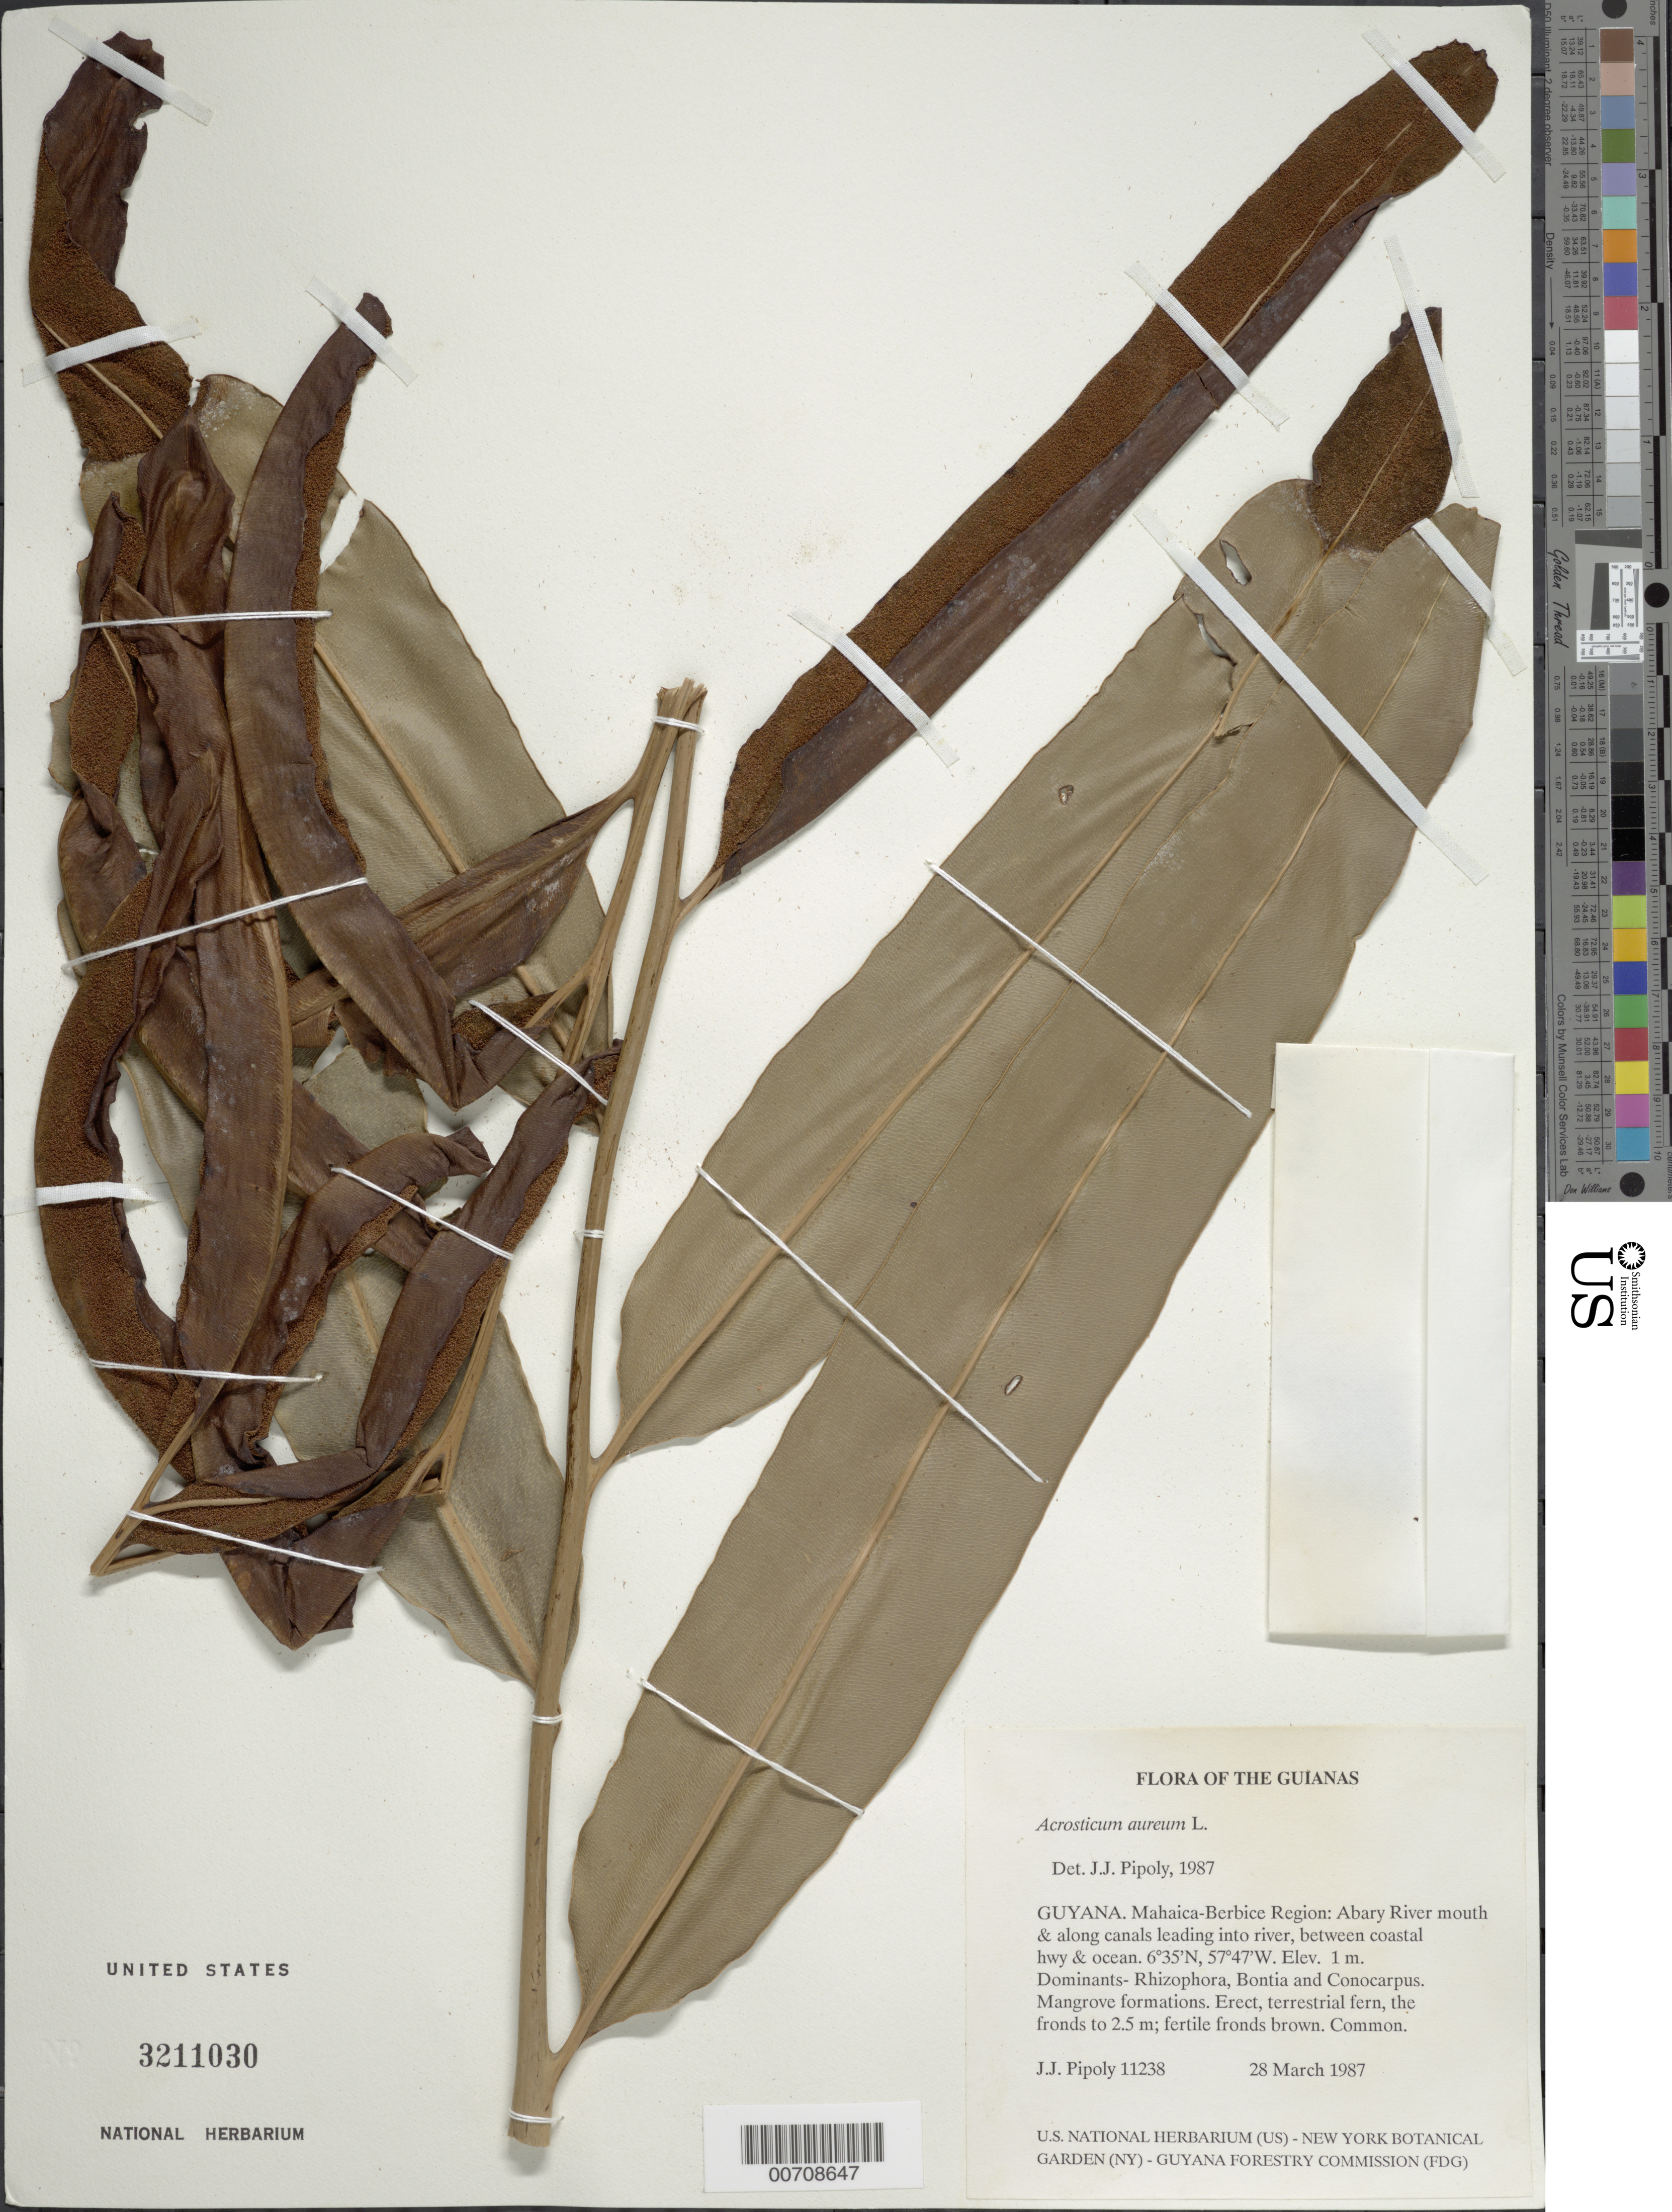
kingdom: Plantae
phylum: Tracheophyta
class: Polypodiopsida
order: Polypodiales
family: Pteridaceae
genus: Acrostichum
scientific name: Acrostichum aureum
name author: L.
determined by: Pipoly, J. J., III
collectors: J. J. Pipoly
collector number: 11238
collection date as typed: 28 March 1987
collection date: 1987-03-28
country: Guyana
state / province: Mahaica-Berbice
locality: Abary River mouth & along canals leading into river, between coastal hwy & ocean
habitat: Mangrove formations. Dominants: Rhizophora, Avicennia, and Conocarpus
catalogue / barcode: US 3211030